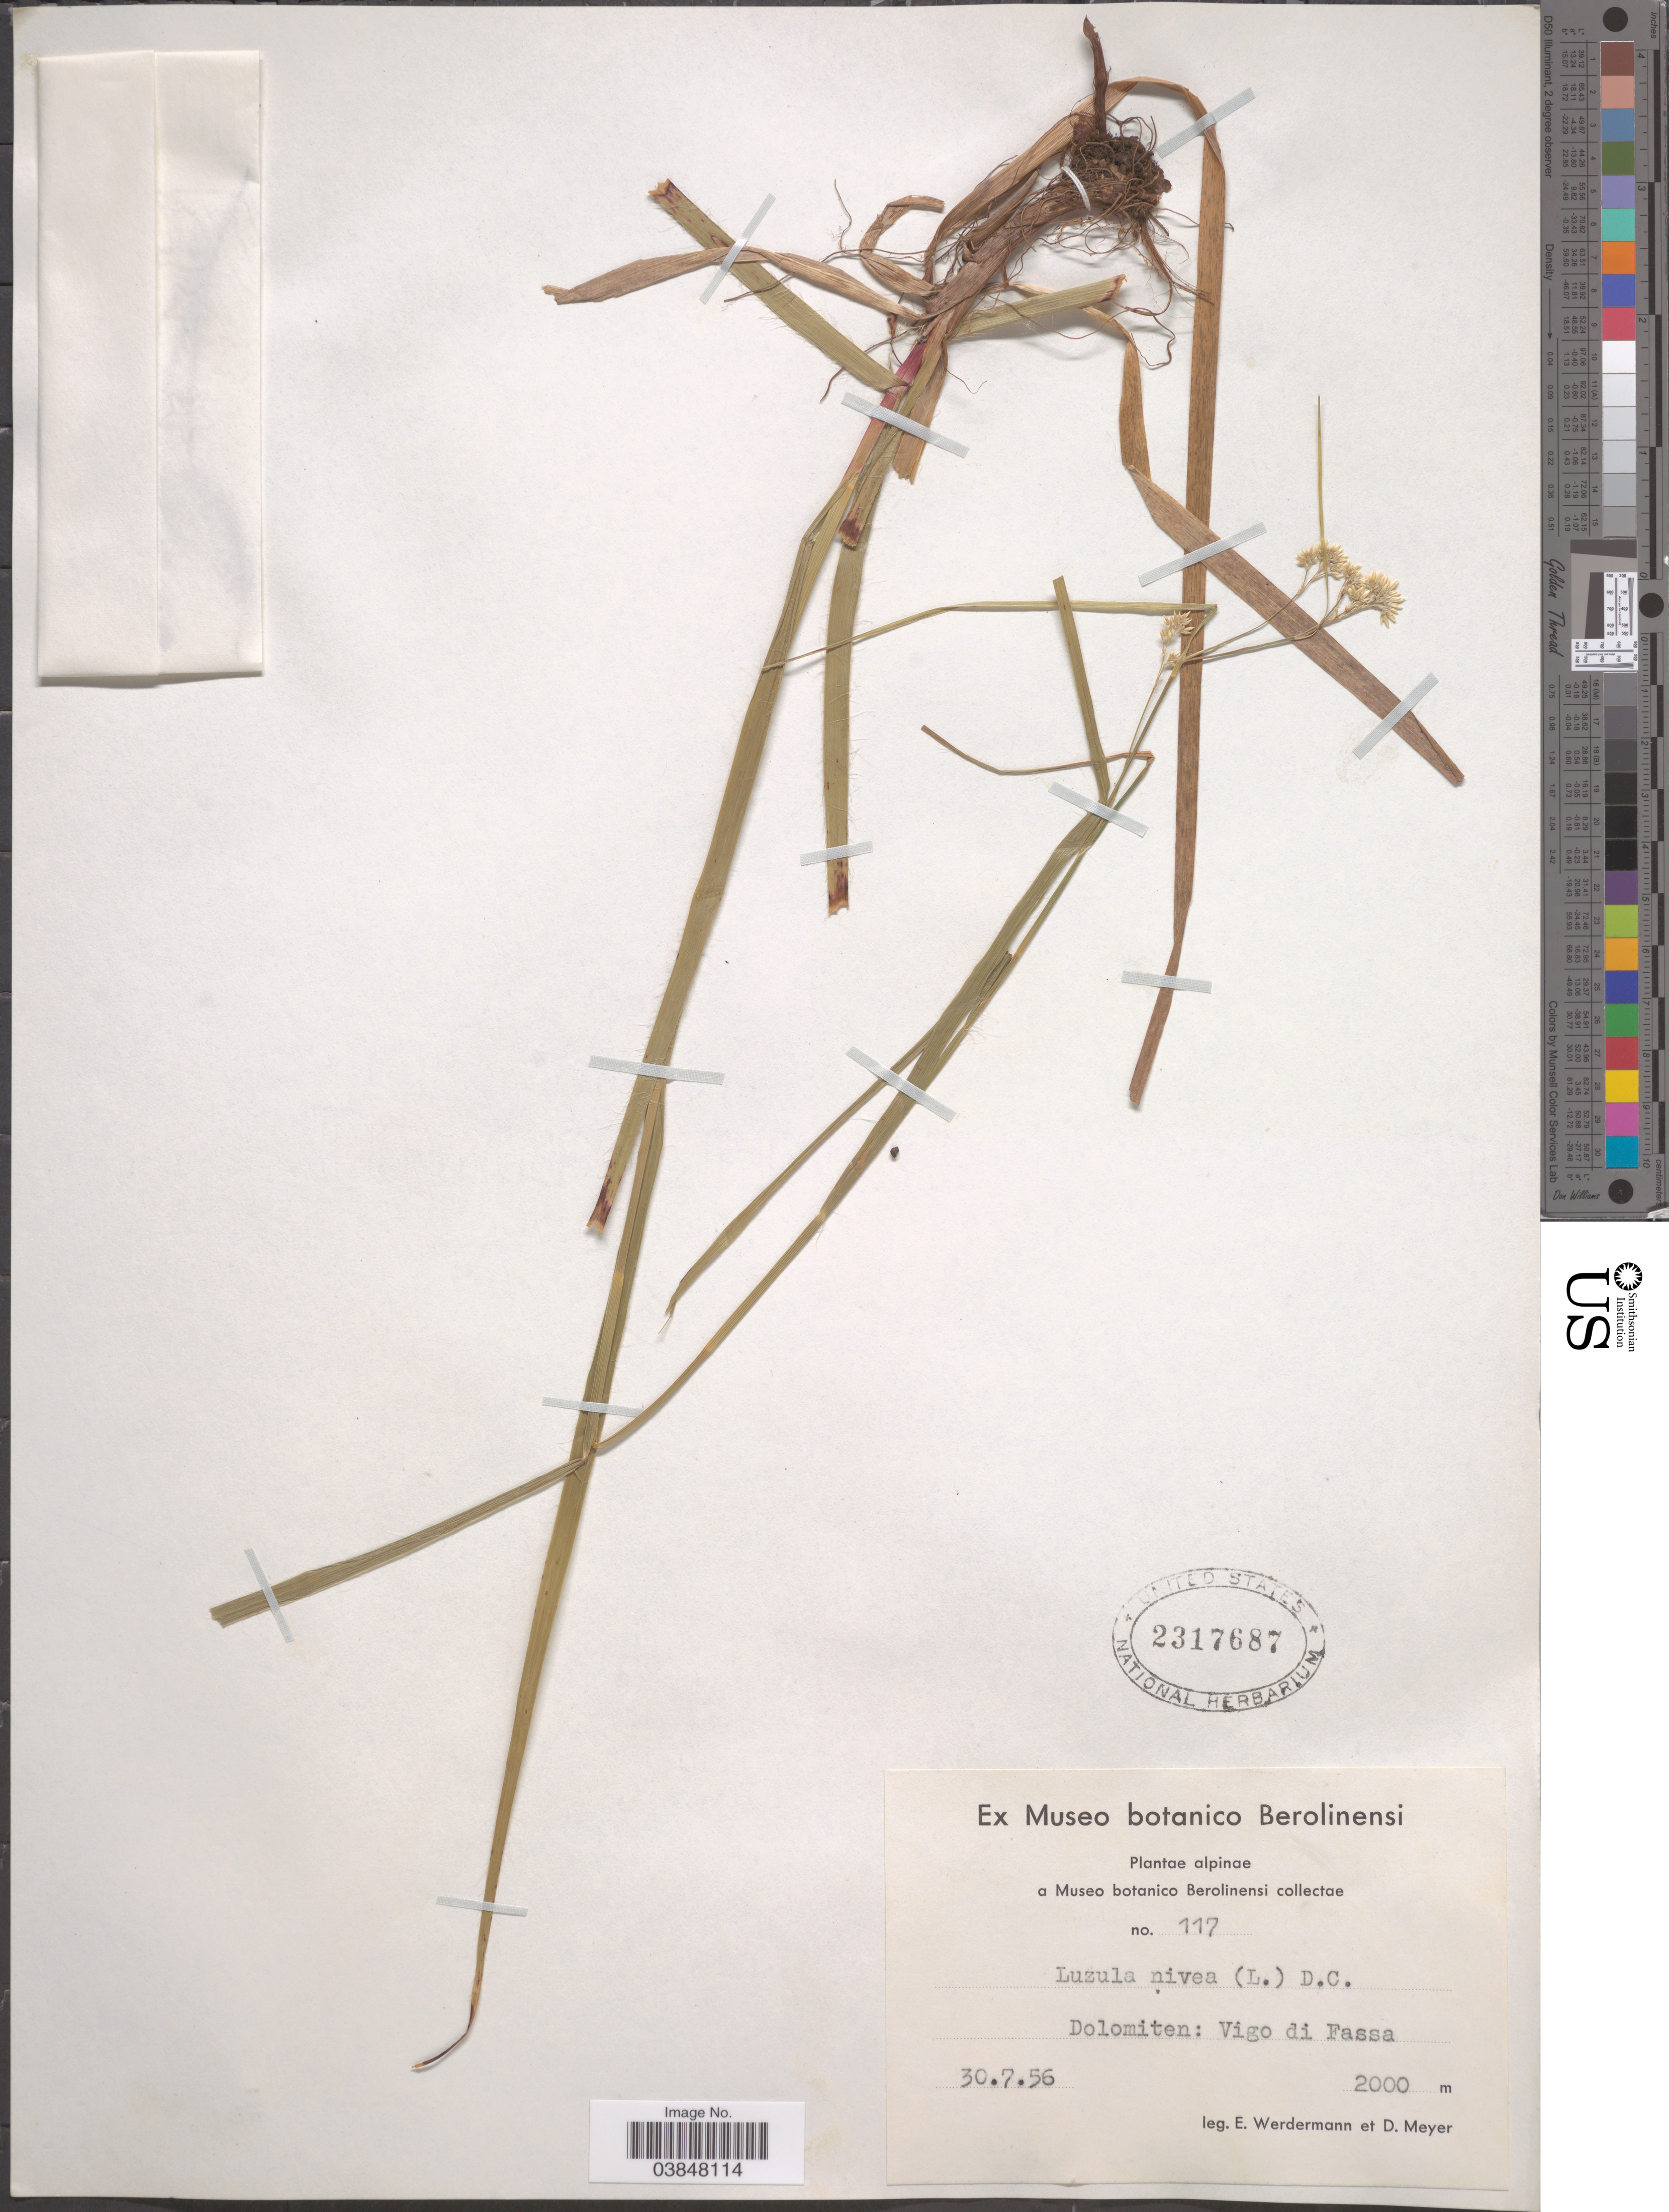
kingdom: Plantae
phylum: Tracheophyta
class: Liliopsida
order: Poales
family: Juncaceae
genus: Luzula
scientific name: Luzula nivea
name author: (L.) DC.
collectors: E. Werdermann & D. Meyer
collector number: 117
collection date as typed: Transcribed d/m/y: 30/7/56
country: Italy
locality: Dolomiten: Vigo di Fassa.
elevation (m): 2000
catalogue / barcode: US 2317687